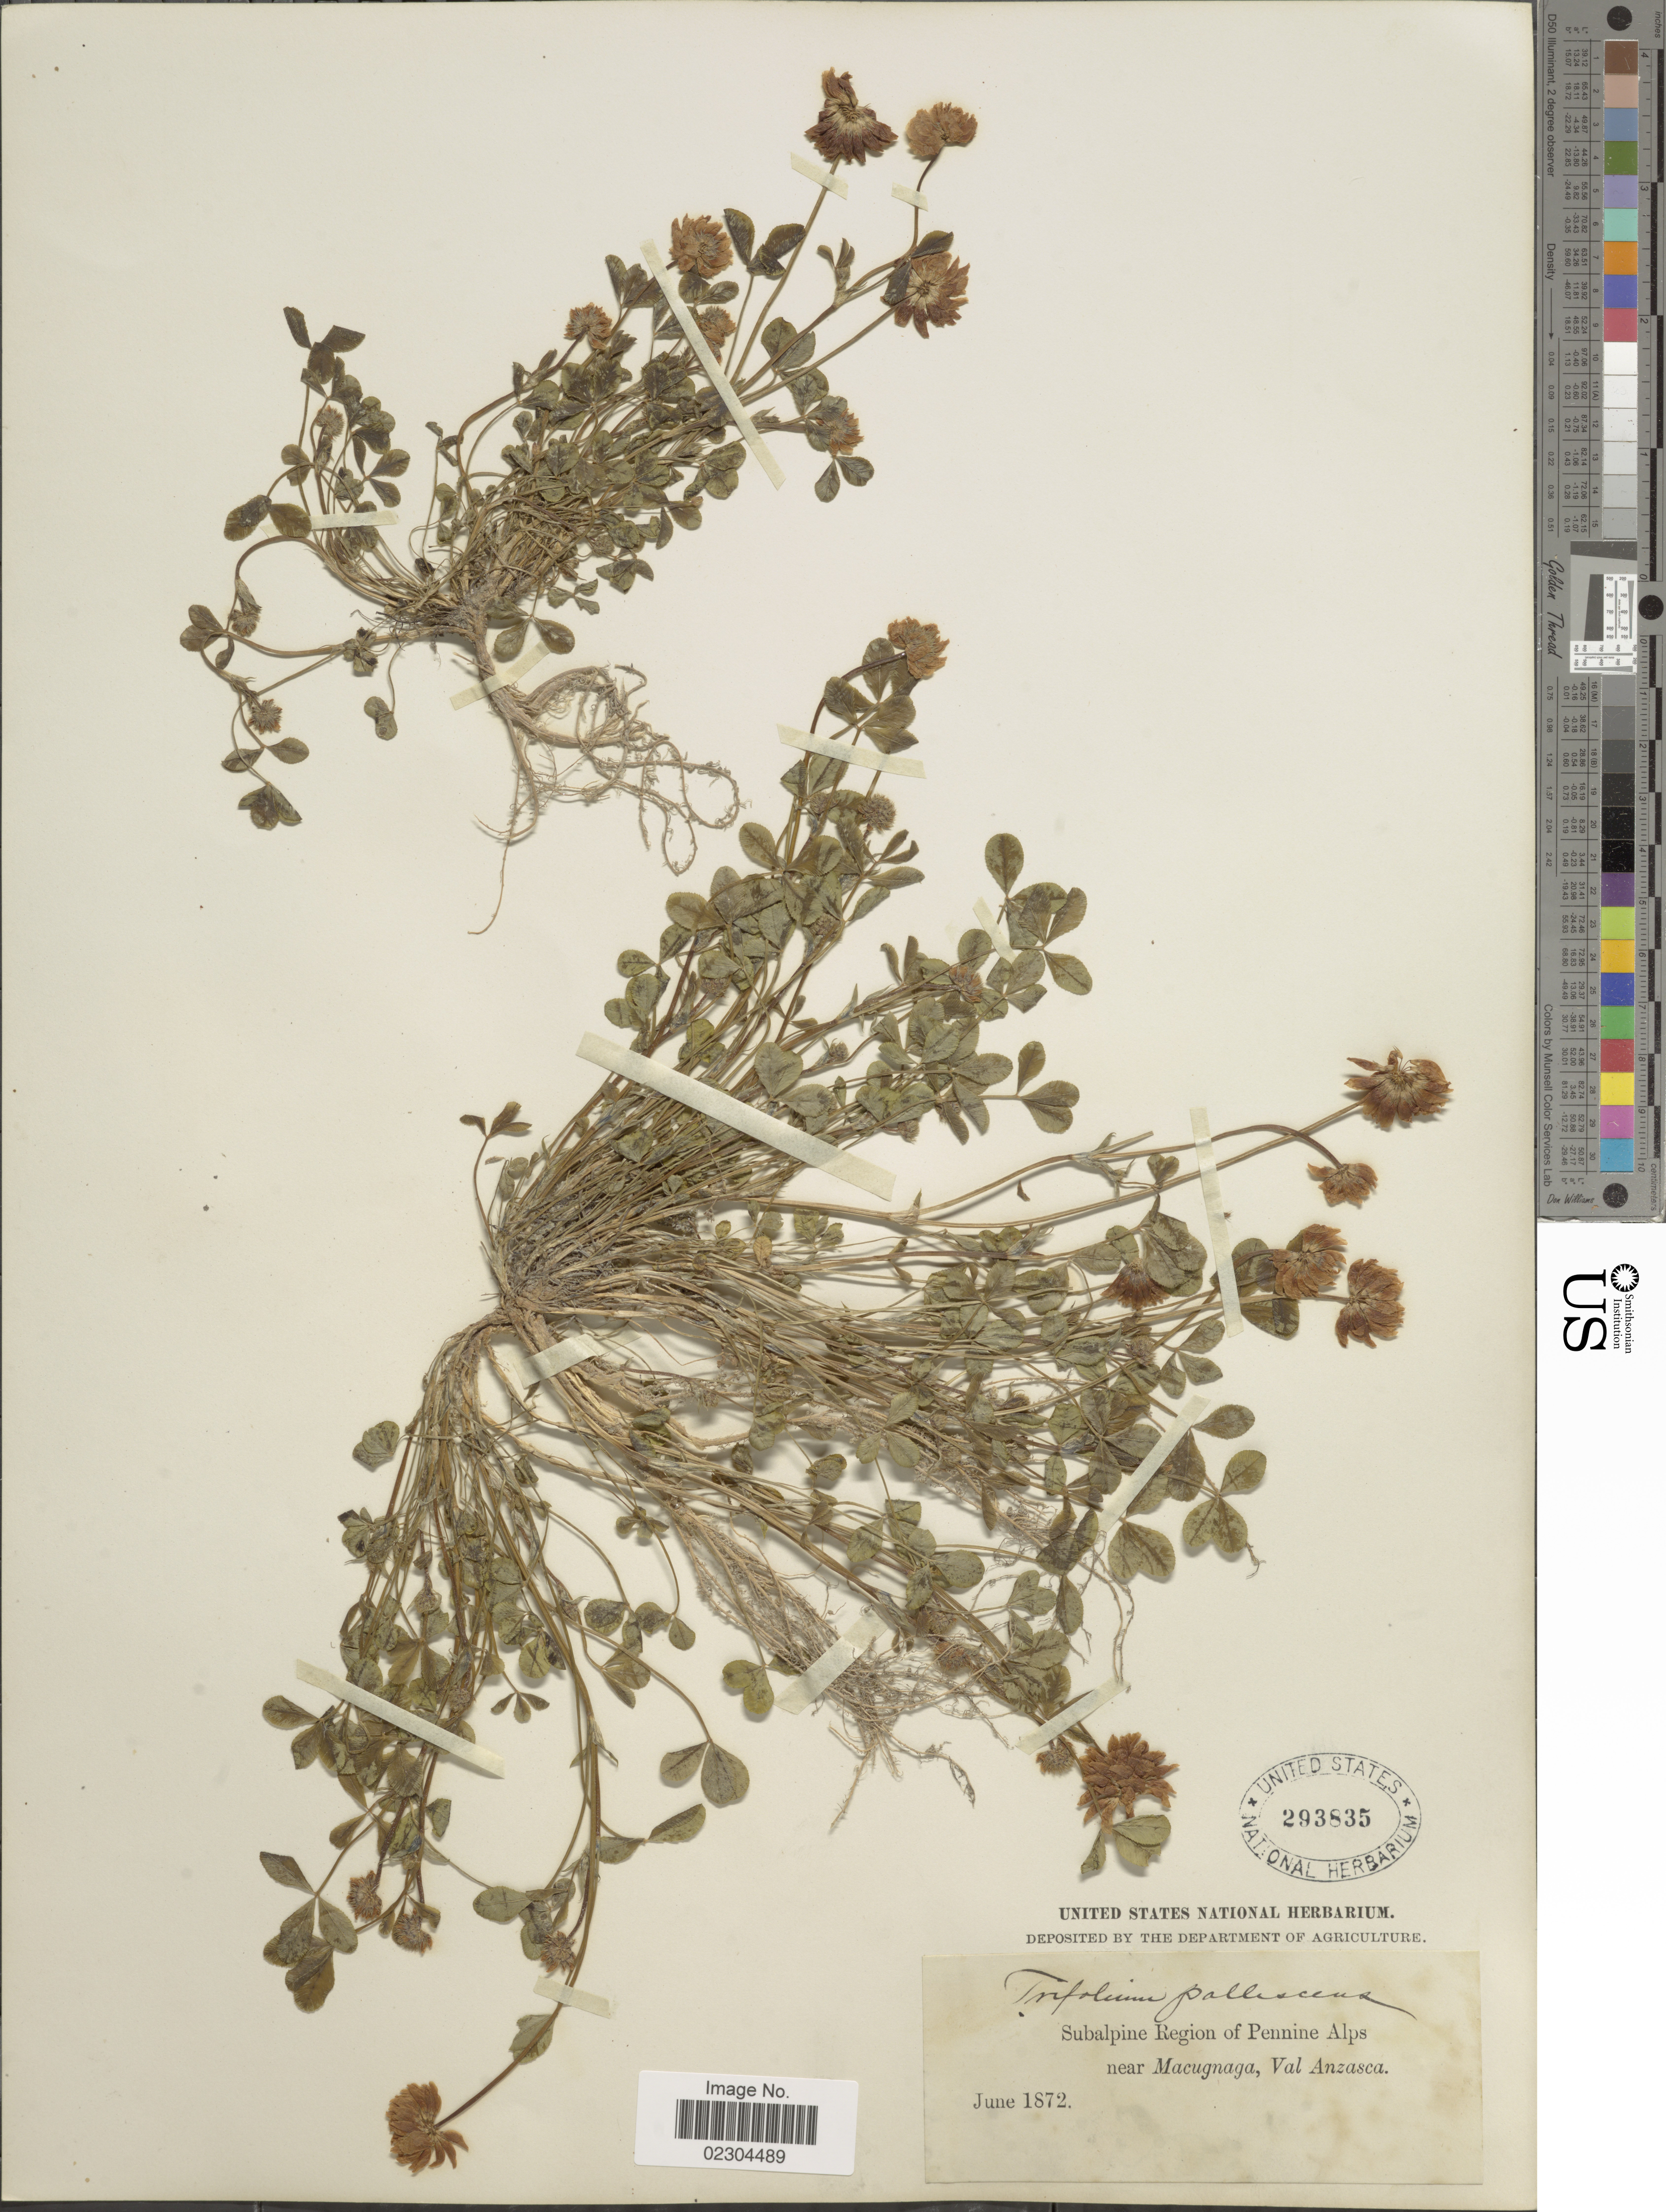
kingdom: Plantae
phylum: Tracheophyta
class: Magnoliopsida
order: Fabales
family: Fabaceae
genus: Trifolium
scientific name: Trifolium pallescens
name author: Schreb.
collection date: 1872-06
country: Italy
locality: Subalpine Region of Pennine Alps, near Macugnaga, Val Anzasca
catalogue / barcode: US 293835